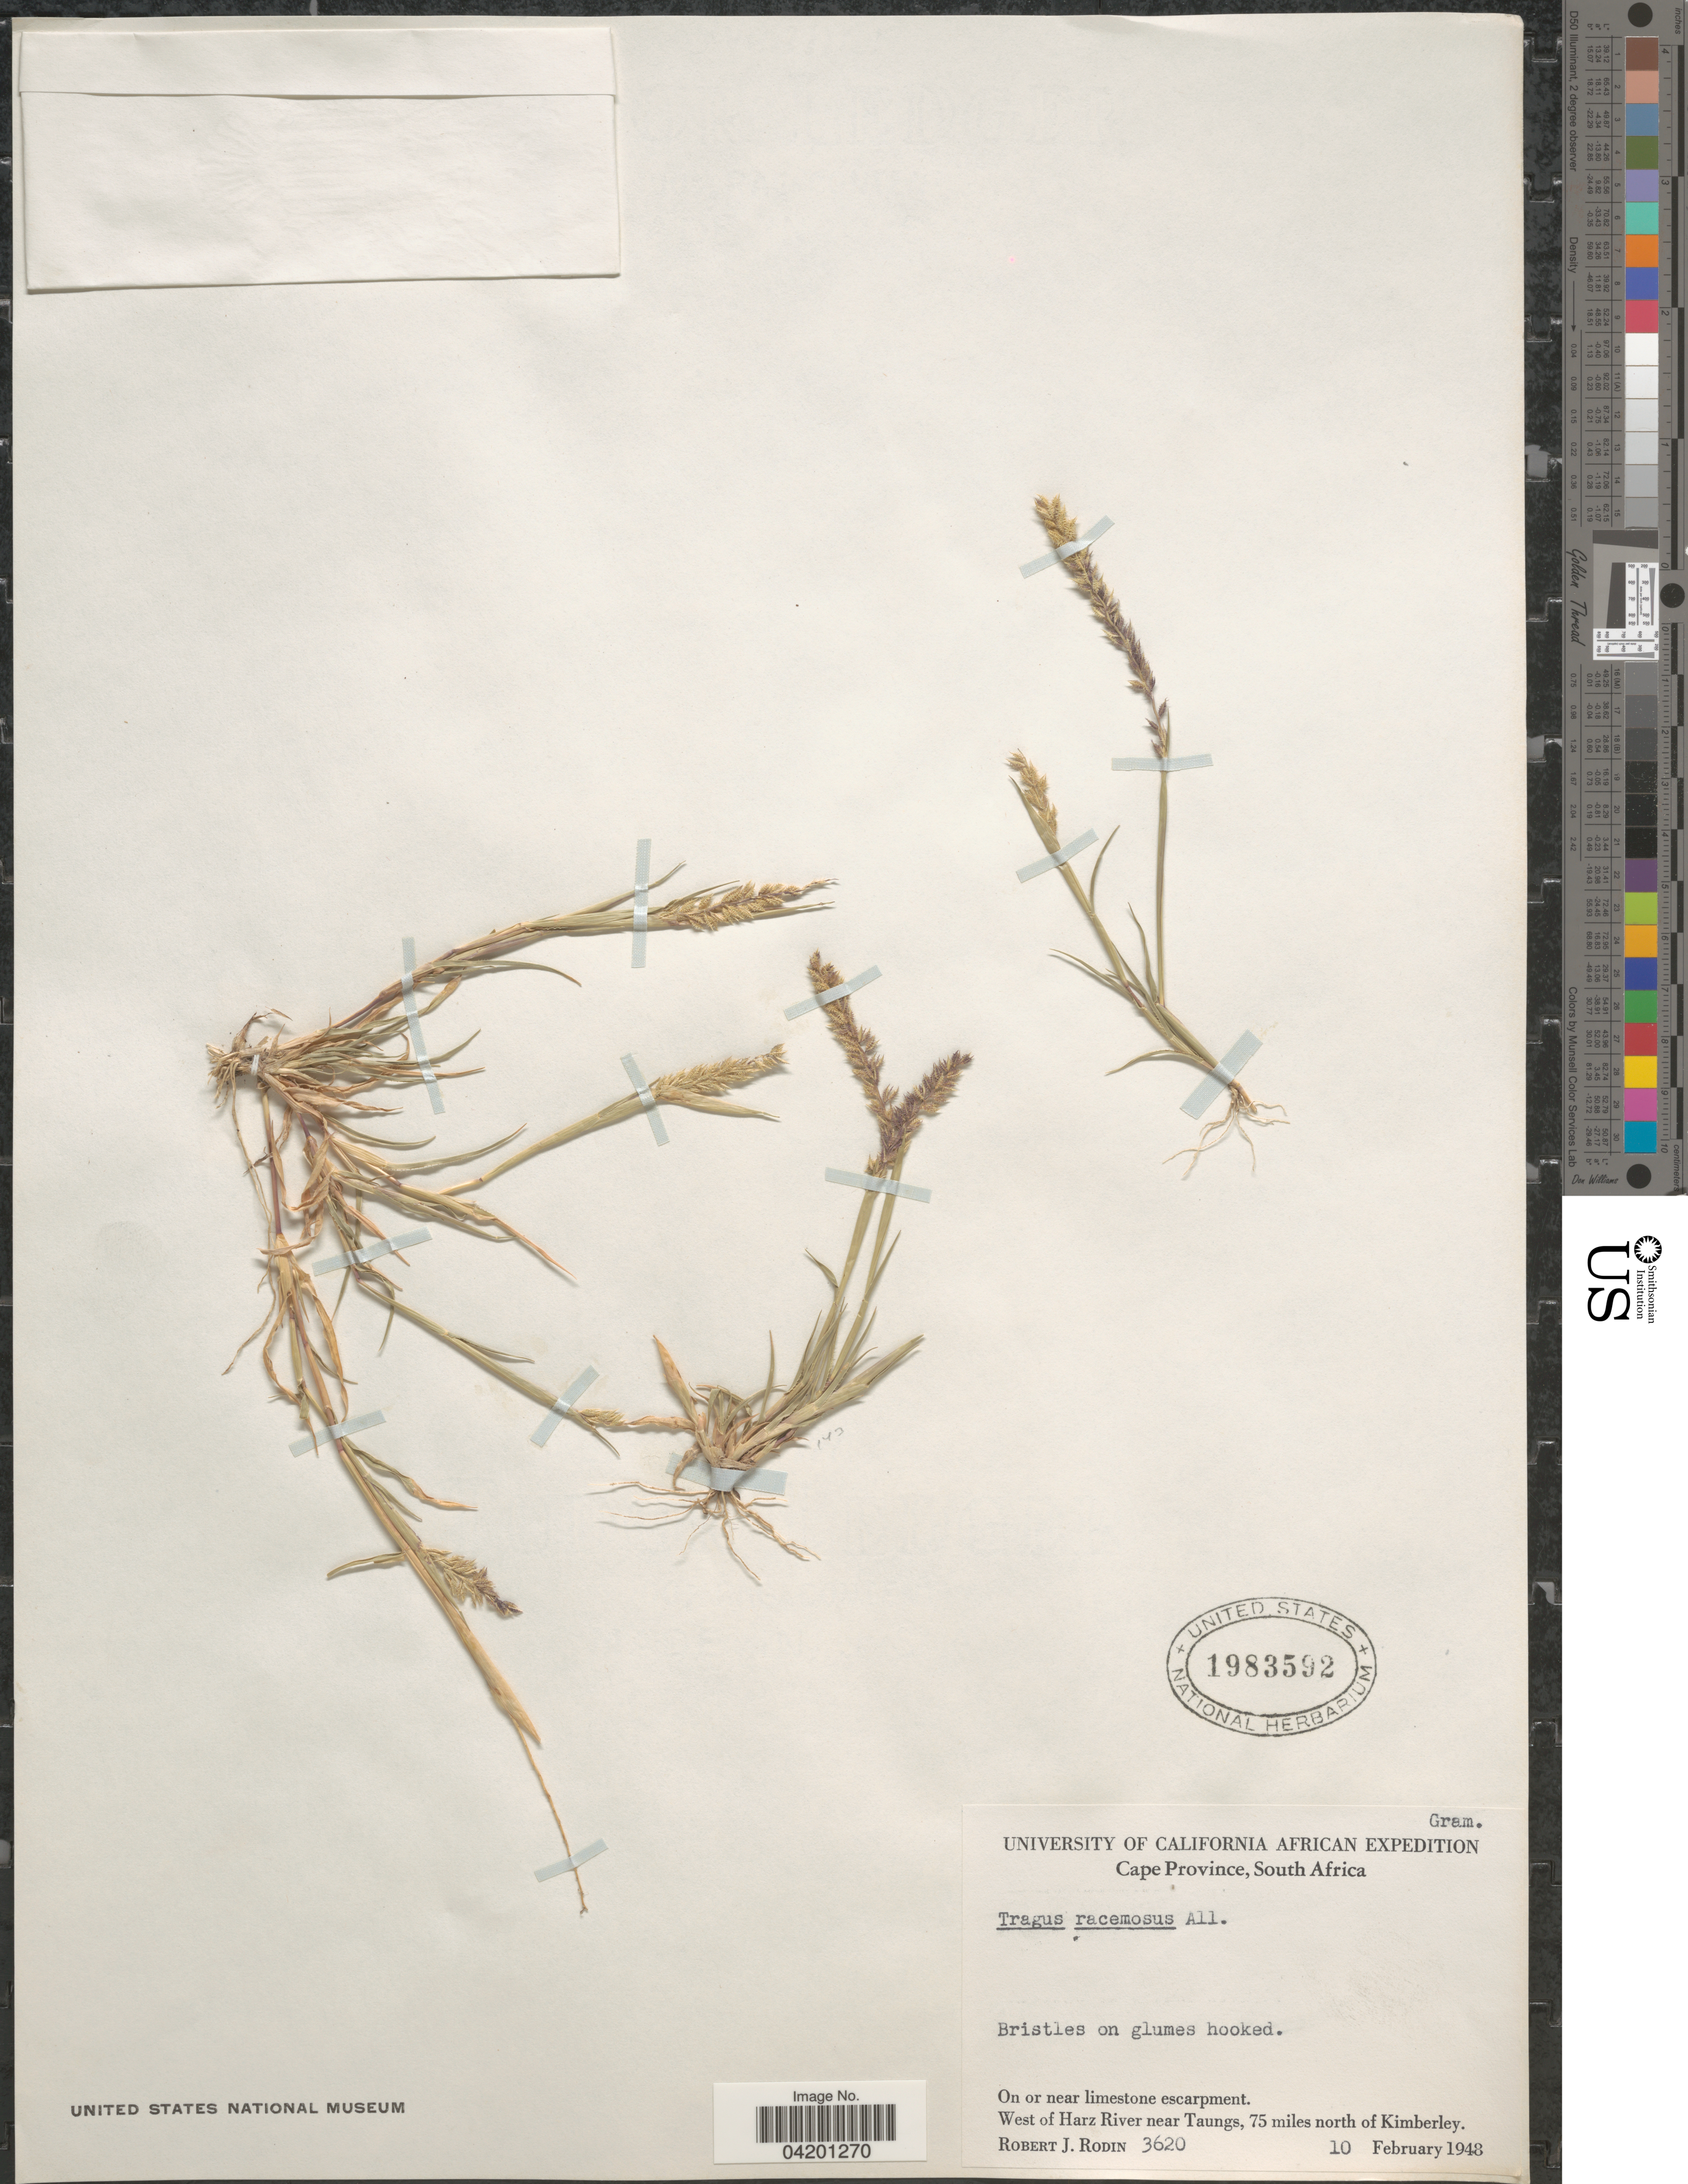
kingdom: Plantae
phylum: Tracheophyta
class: Liliopsida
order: Poales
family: Poaceae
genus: Tragus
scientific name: Tragus racemosus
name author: (L.) All.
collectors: R. J. Rodin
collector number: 3620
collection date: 1948-02-10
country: South Africa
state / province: North West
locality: University of California African Expedition. On or near limestone escarpment. West of Harz River near Taungs, 75 miles north of Kimberley.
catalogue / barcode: US 1983592